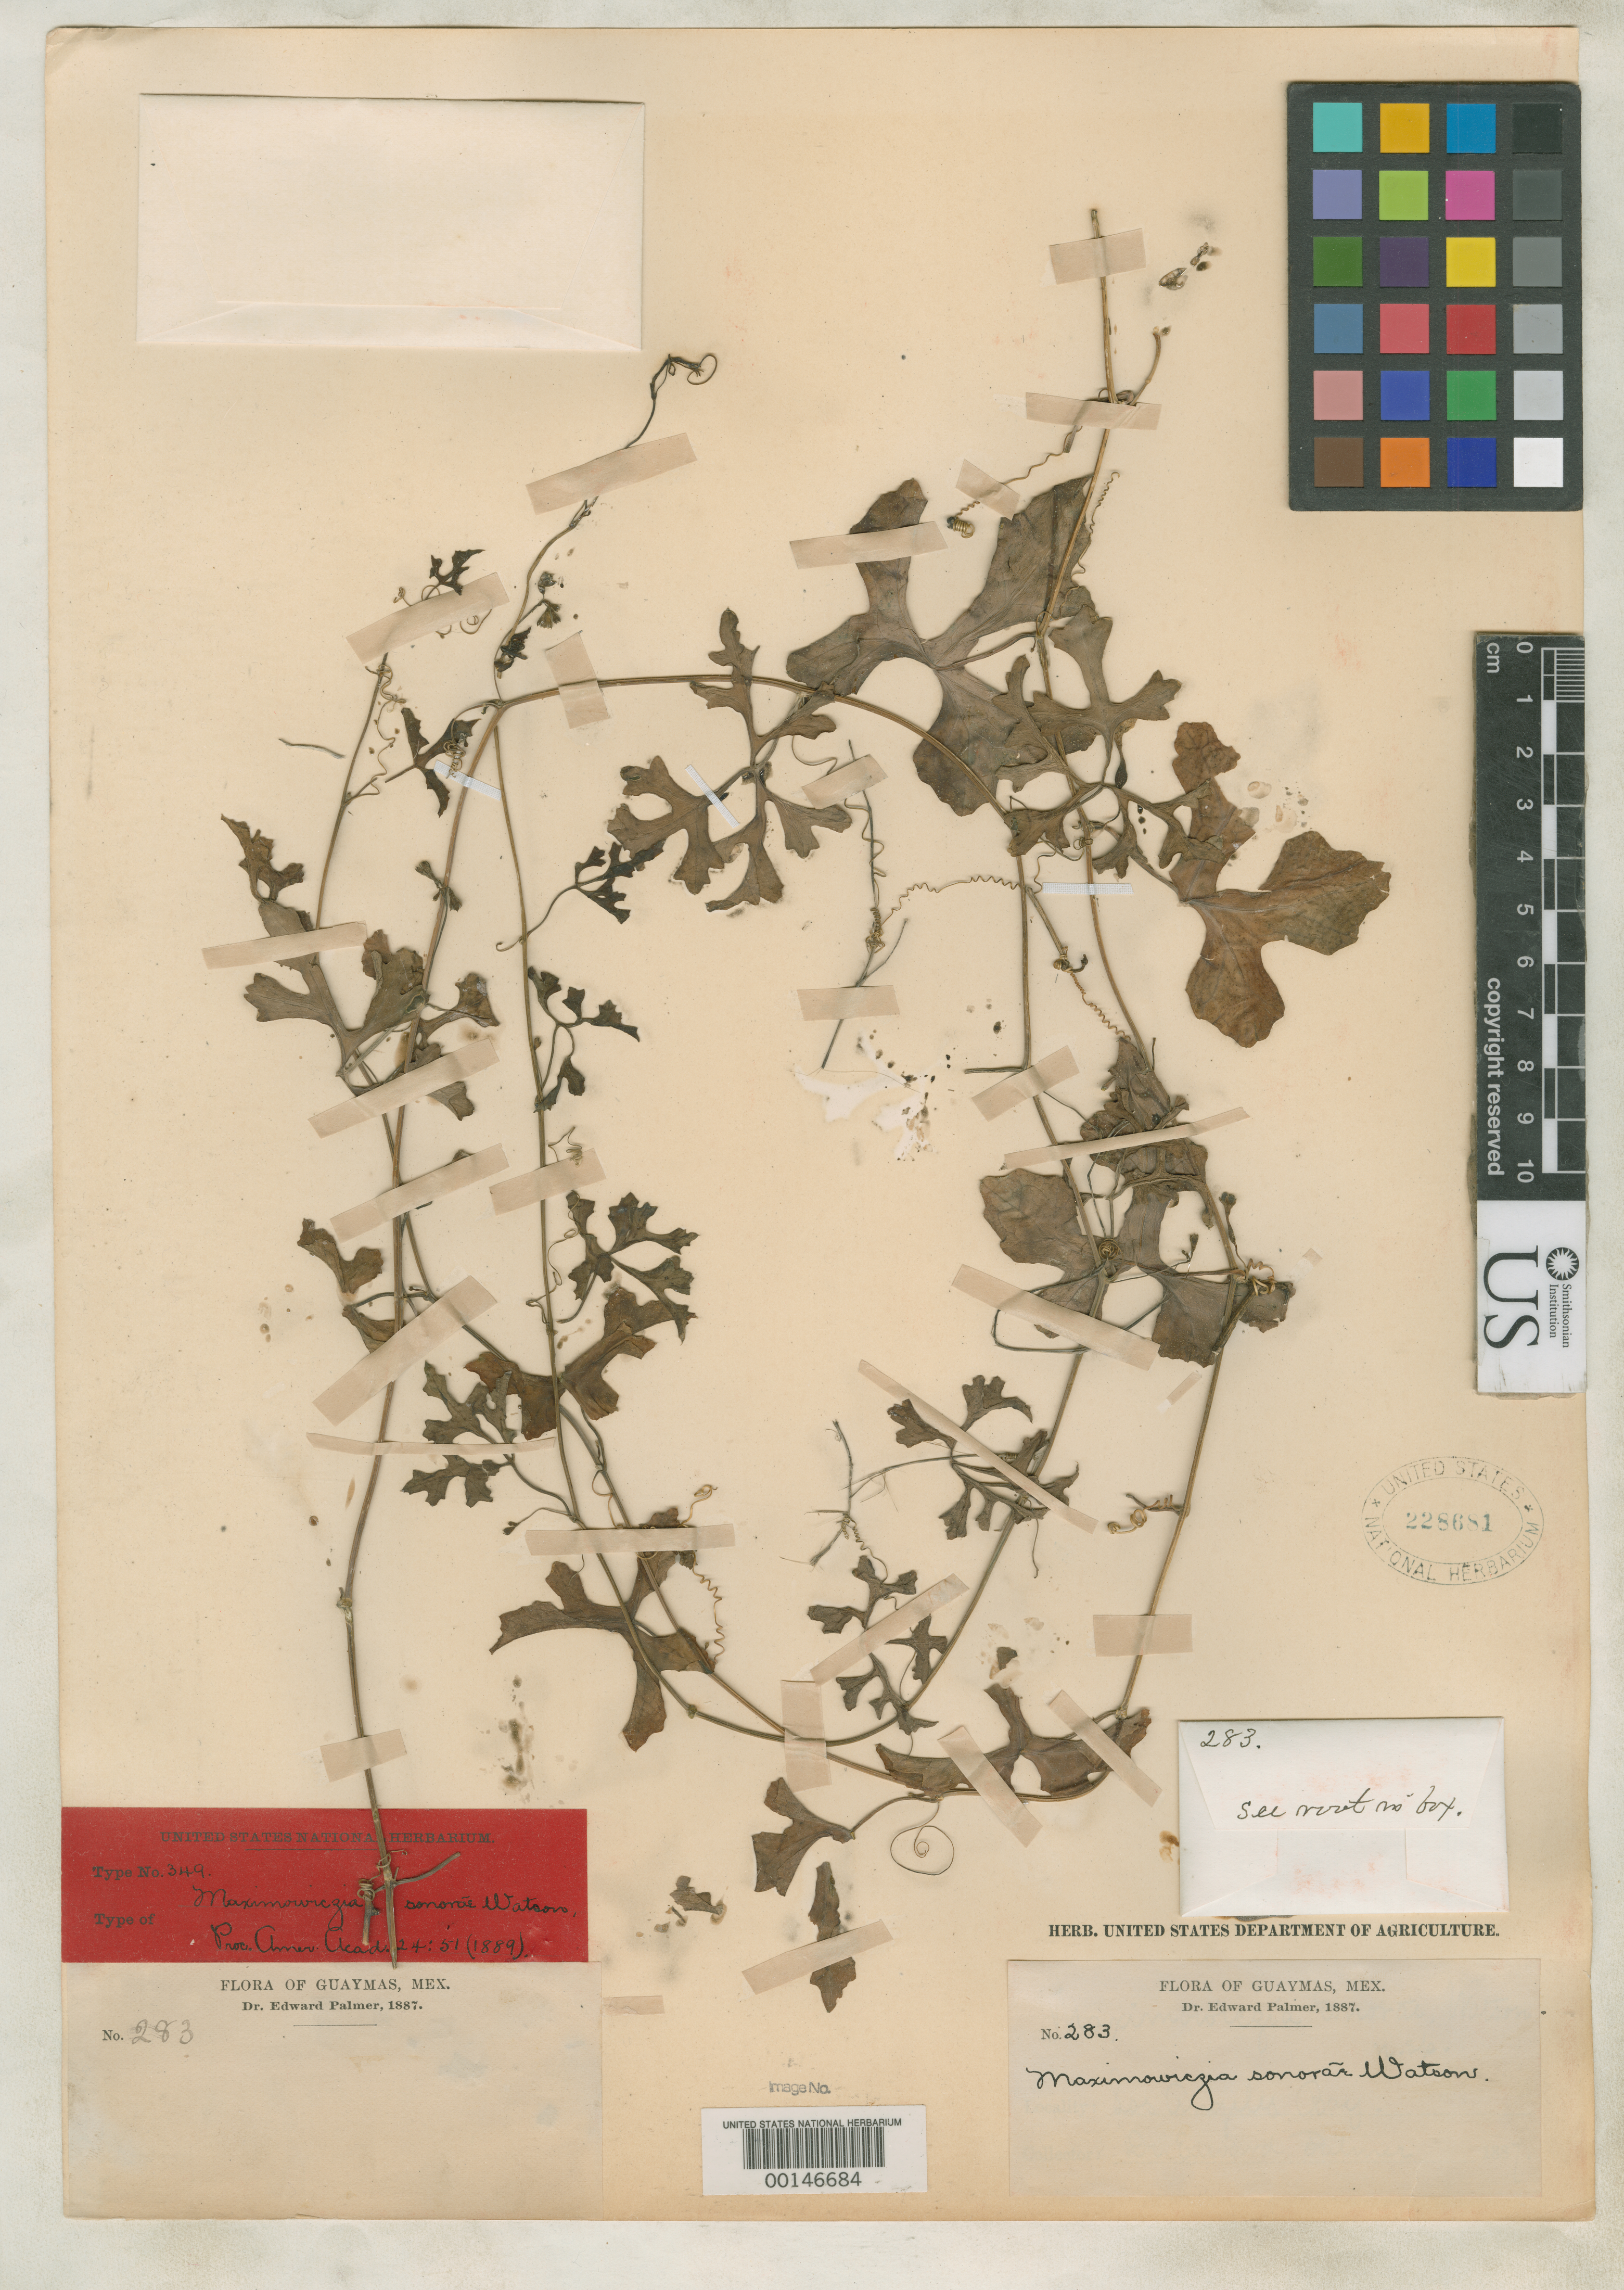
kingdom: Plantae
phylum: Tracheophyta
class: Magnoliopsida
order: Cucurbitales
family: Cucurbitaceae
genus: Maximowiczia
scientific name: Maximowiczia sonorae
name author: S. Watson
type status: Isotype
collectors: E. Palmer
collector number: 283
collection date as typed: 1887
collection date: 1887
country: Mexico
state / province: Sonora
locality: Guaymas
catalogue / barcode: US 228681